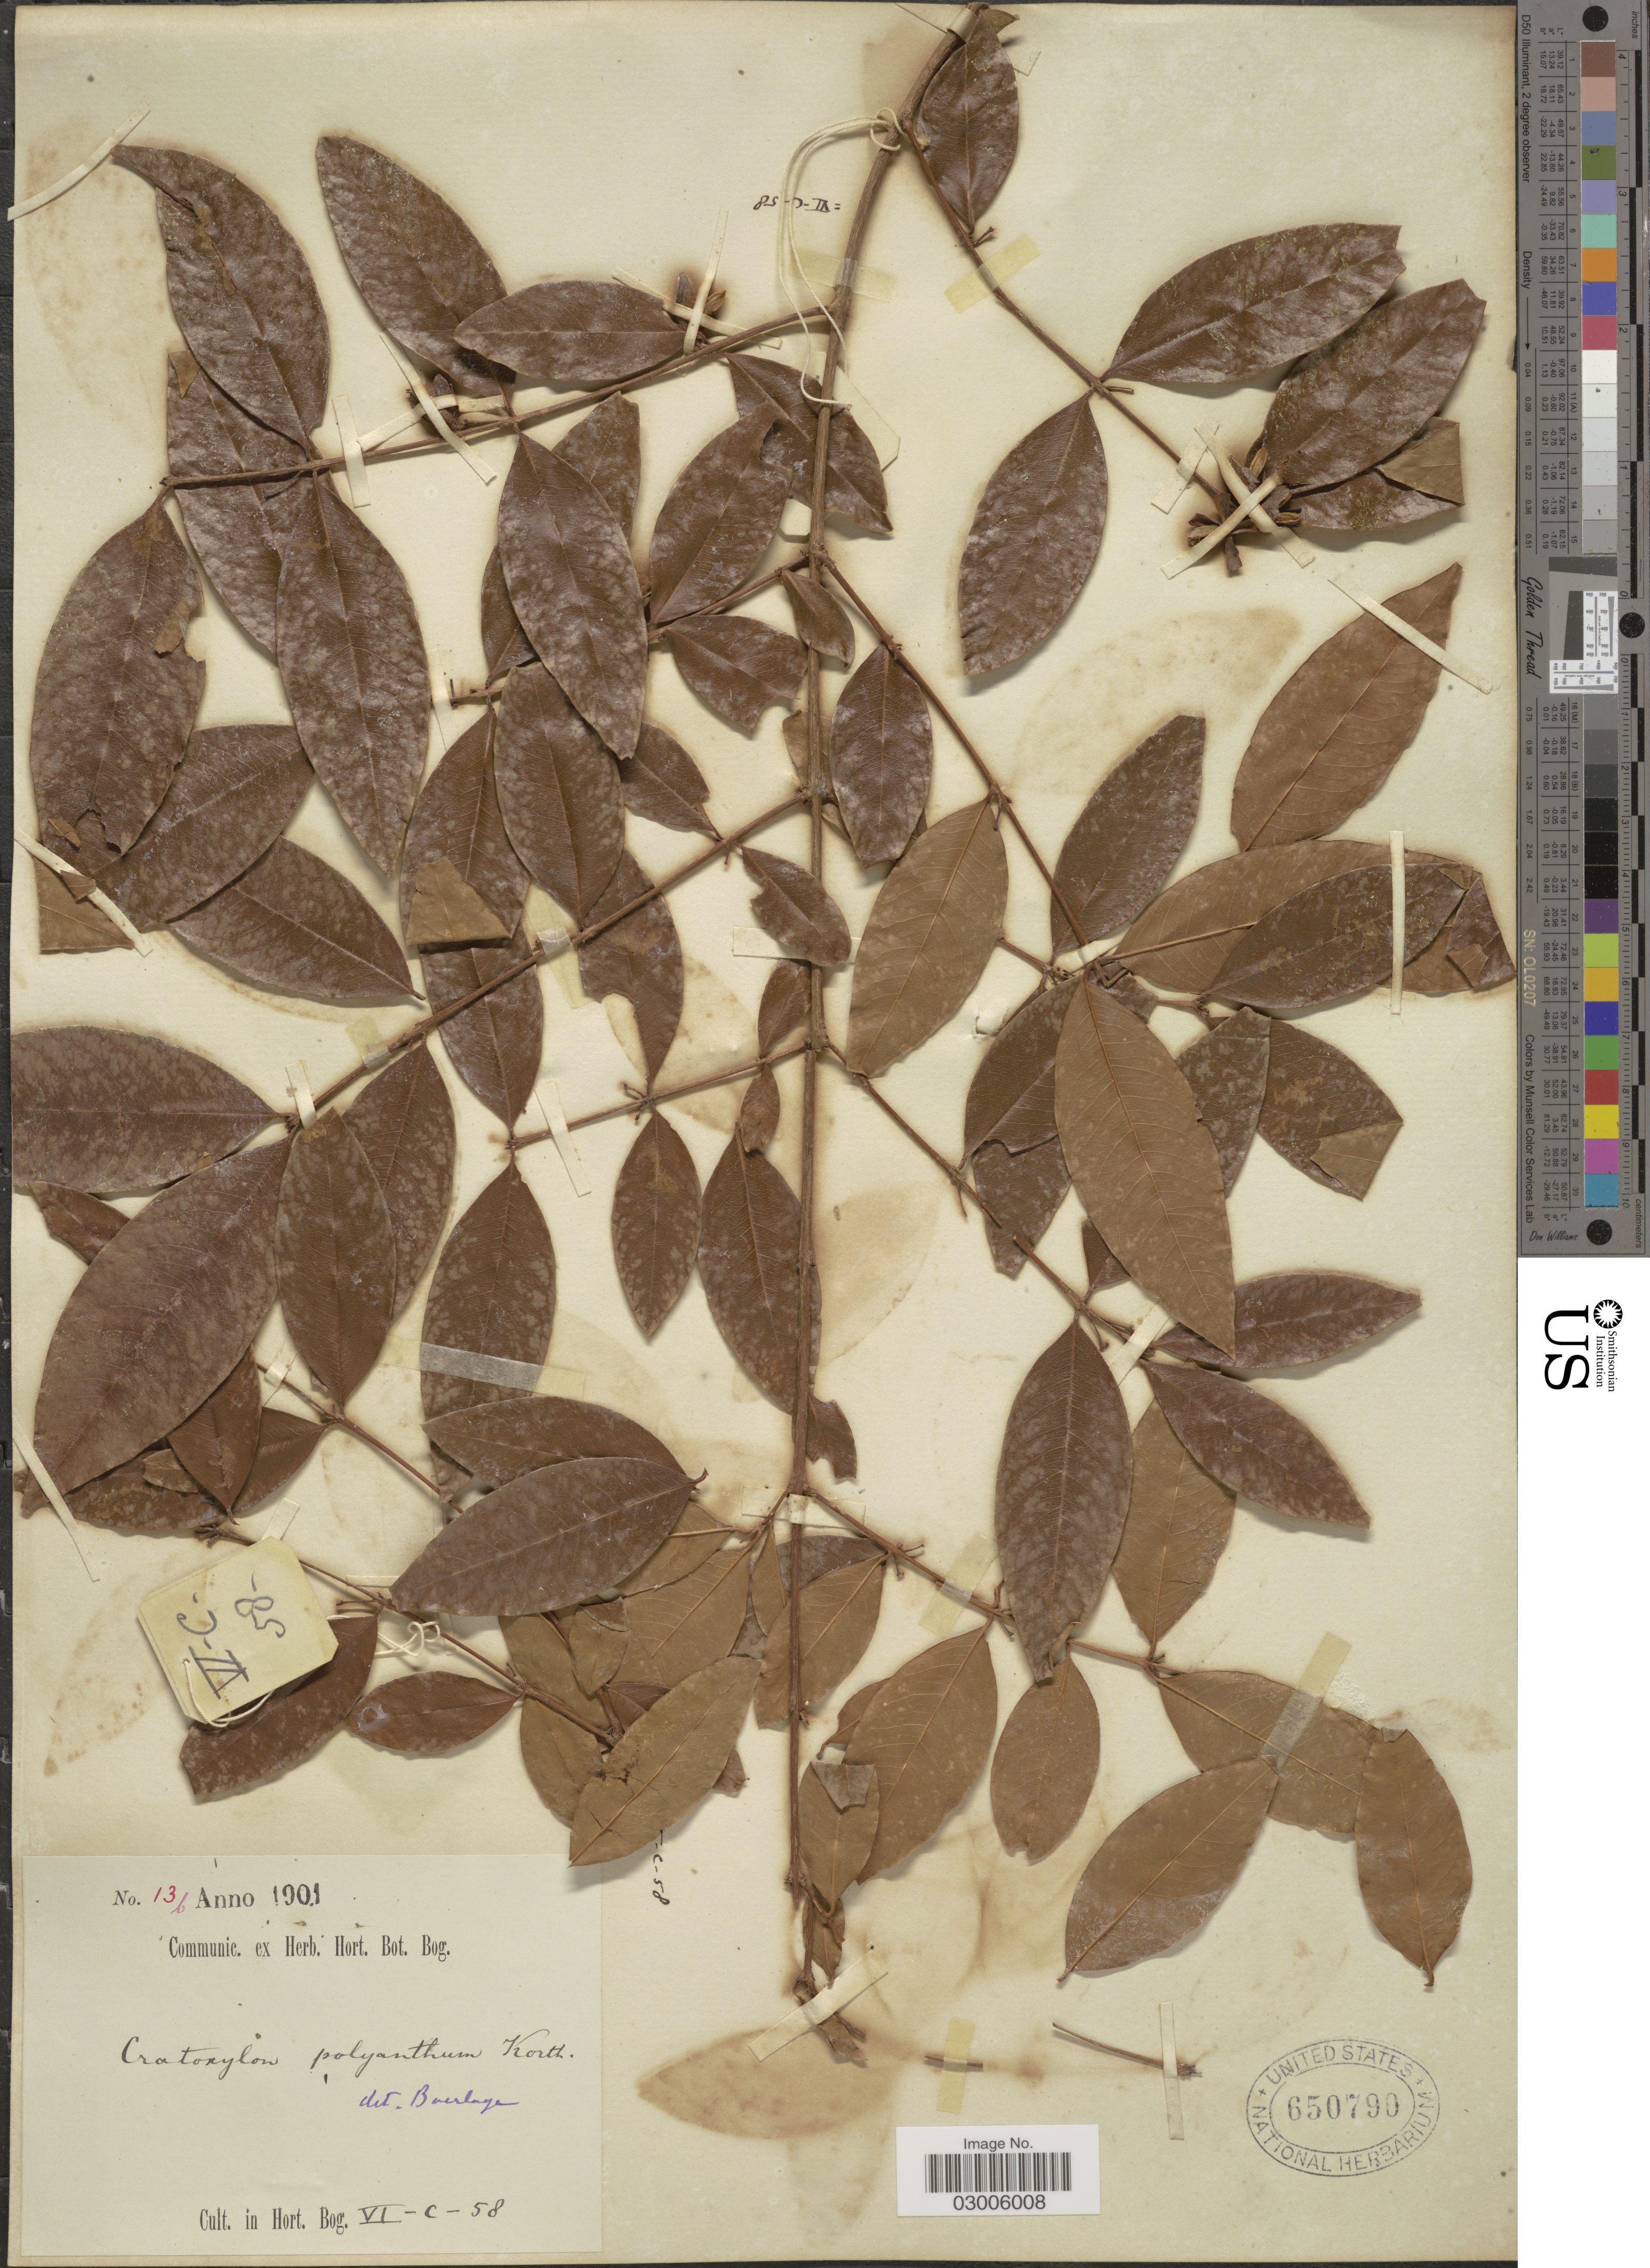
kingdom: Plantae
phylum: Tracheophyta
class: Magnoliopsida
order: Malpighiales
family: Hypericaceae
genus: Cratoxylum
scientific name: Cratoxylum polyanthum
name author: Korth.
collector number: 13b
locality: Cult. in Hort. Bog. VI-C-58.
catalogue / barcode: US 650790